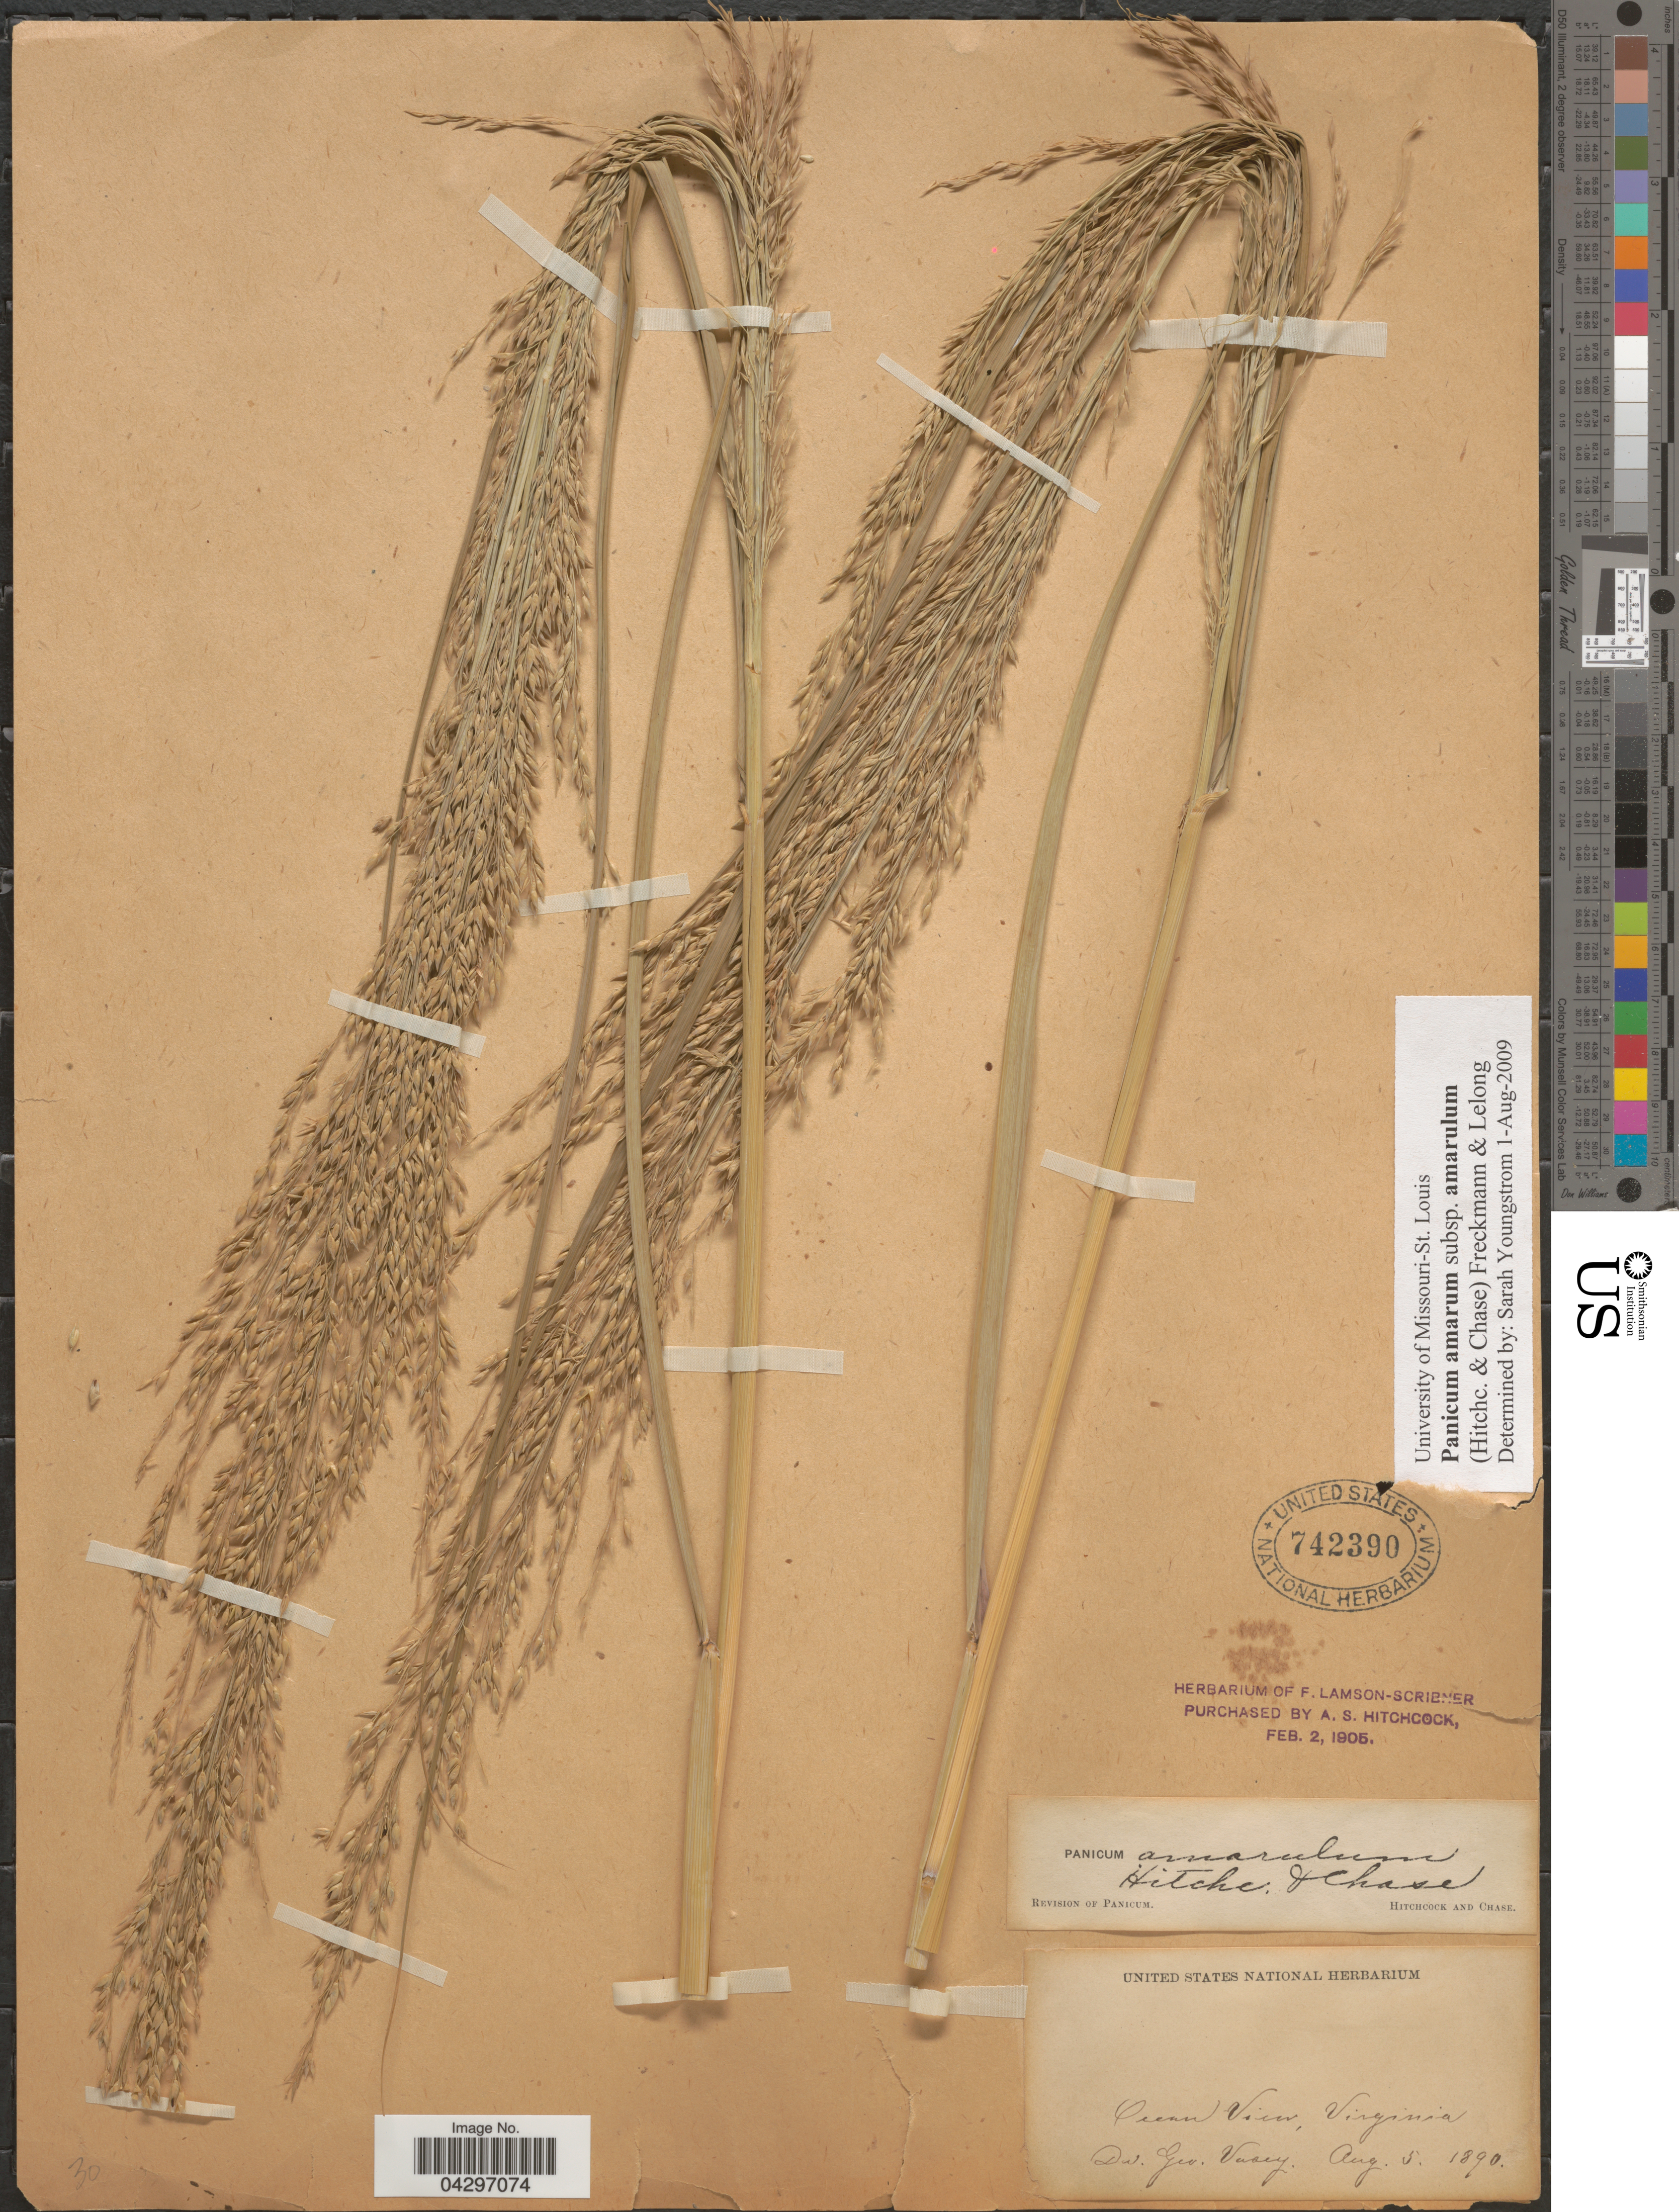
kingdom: Plantae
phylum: Tracheophyta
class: Liliopsida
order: Poales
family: Poaceae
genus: Panicum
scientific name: Panicum amarum var. amarulum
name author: (Hitchc. & Chase) Freckmann & Lelong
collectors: G. R. Vasey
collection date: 1890-08-05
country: United States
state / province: Virginia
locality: Ocean View.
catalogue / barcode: US 742390